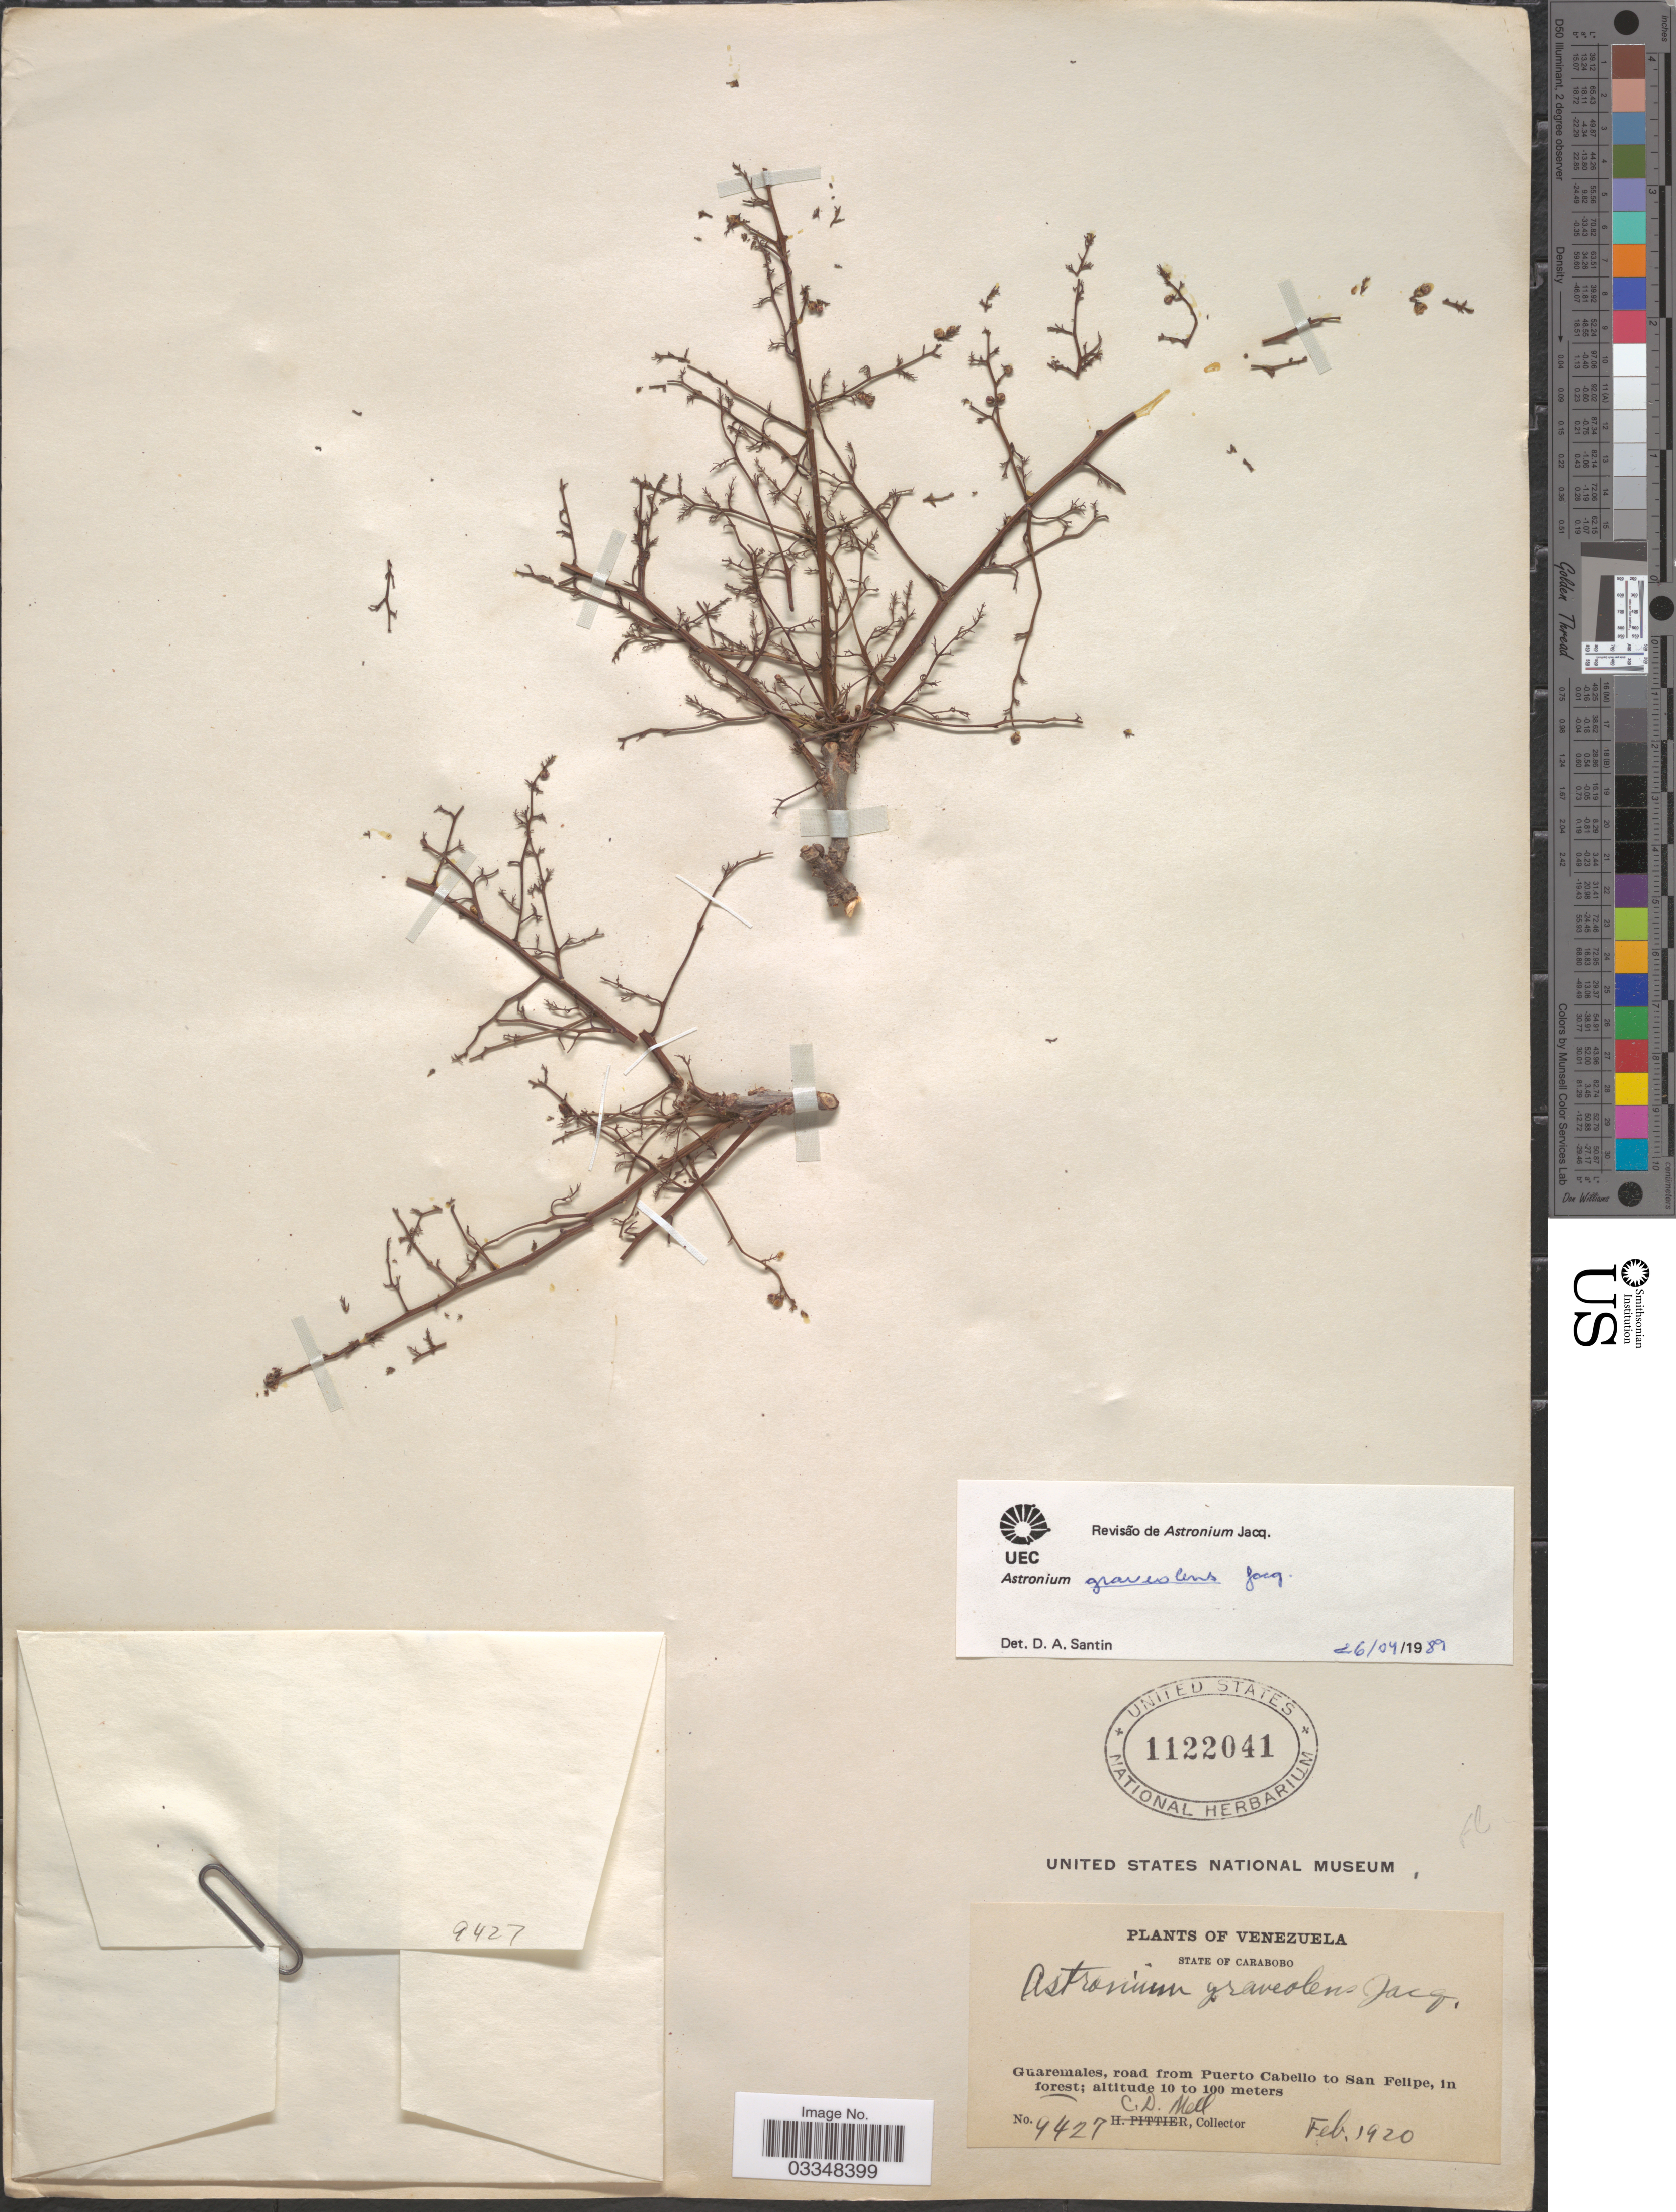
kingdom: Plantae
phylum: Tracheophyta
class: Magnoliopsida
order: Sapindales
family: Anacardiaceae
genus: Astronium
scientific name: Astronium graveolens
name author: Jacq.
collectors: C. D. Mell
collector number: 9427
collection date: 1920-02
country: Venezuela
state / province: Carabobo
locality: Guaremales road from Puerto Cabello to San Felipe.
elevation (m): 10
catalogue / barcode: US 1122041